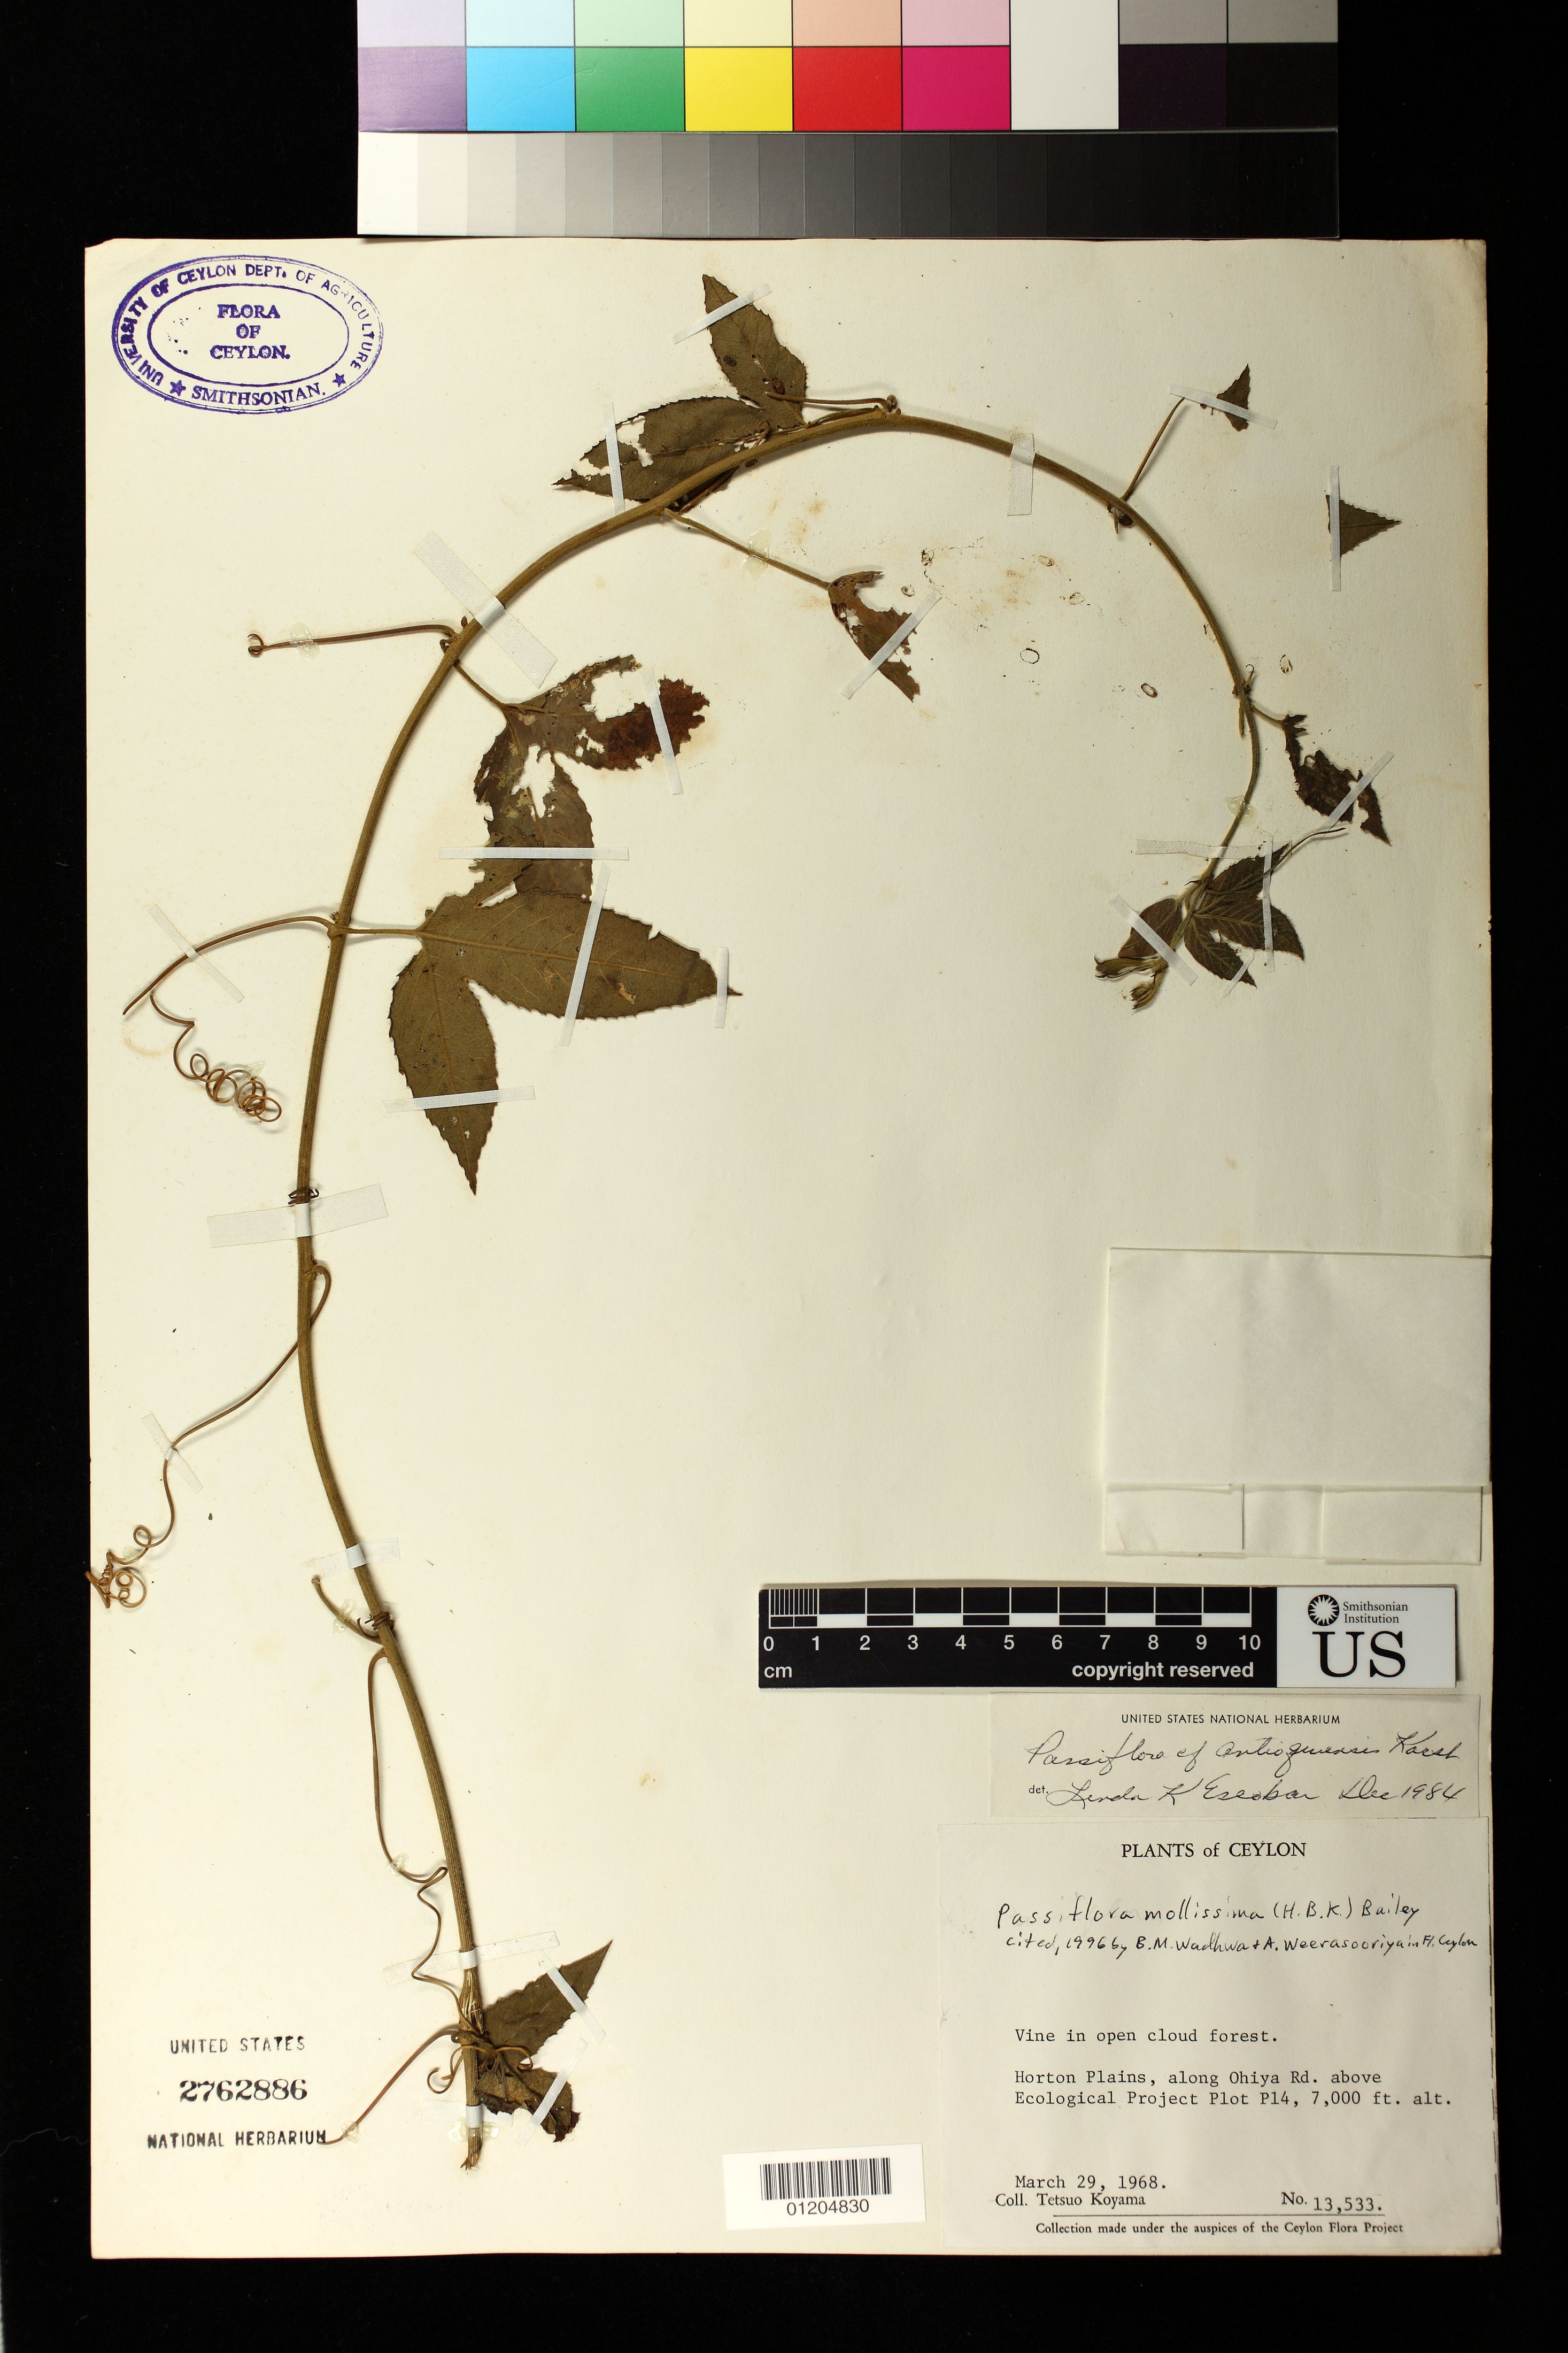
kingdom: Plantae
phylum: Tracheophyta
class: Magnoliopsida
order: Malpighiales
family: Passifloraceae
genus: Passiflora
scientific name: Passiflora mollissima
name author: (Kunth) L.H. Bailey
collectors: T. Koyama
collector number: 13,533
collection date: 1968-03-29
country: Sri Lanka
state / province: Central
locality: Horton Plains, along Ohiya Rd. above Ecological Project Plot P14,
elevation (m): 2134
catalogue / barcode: US 2762886